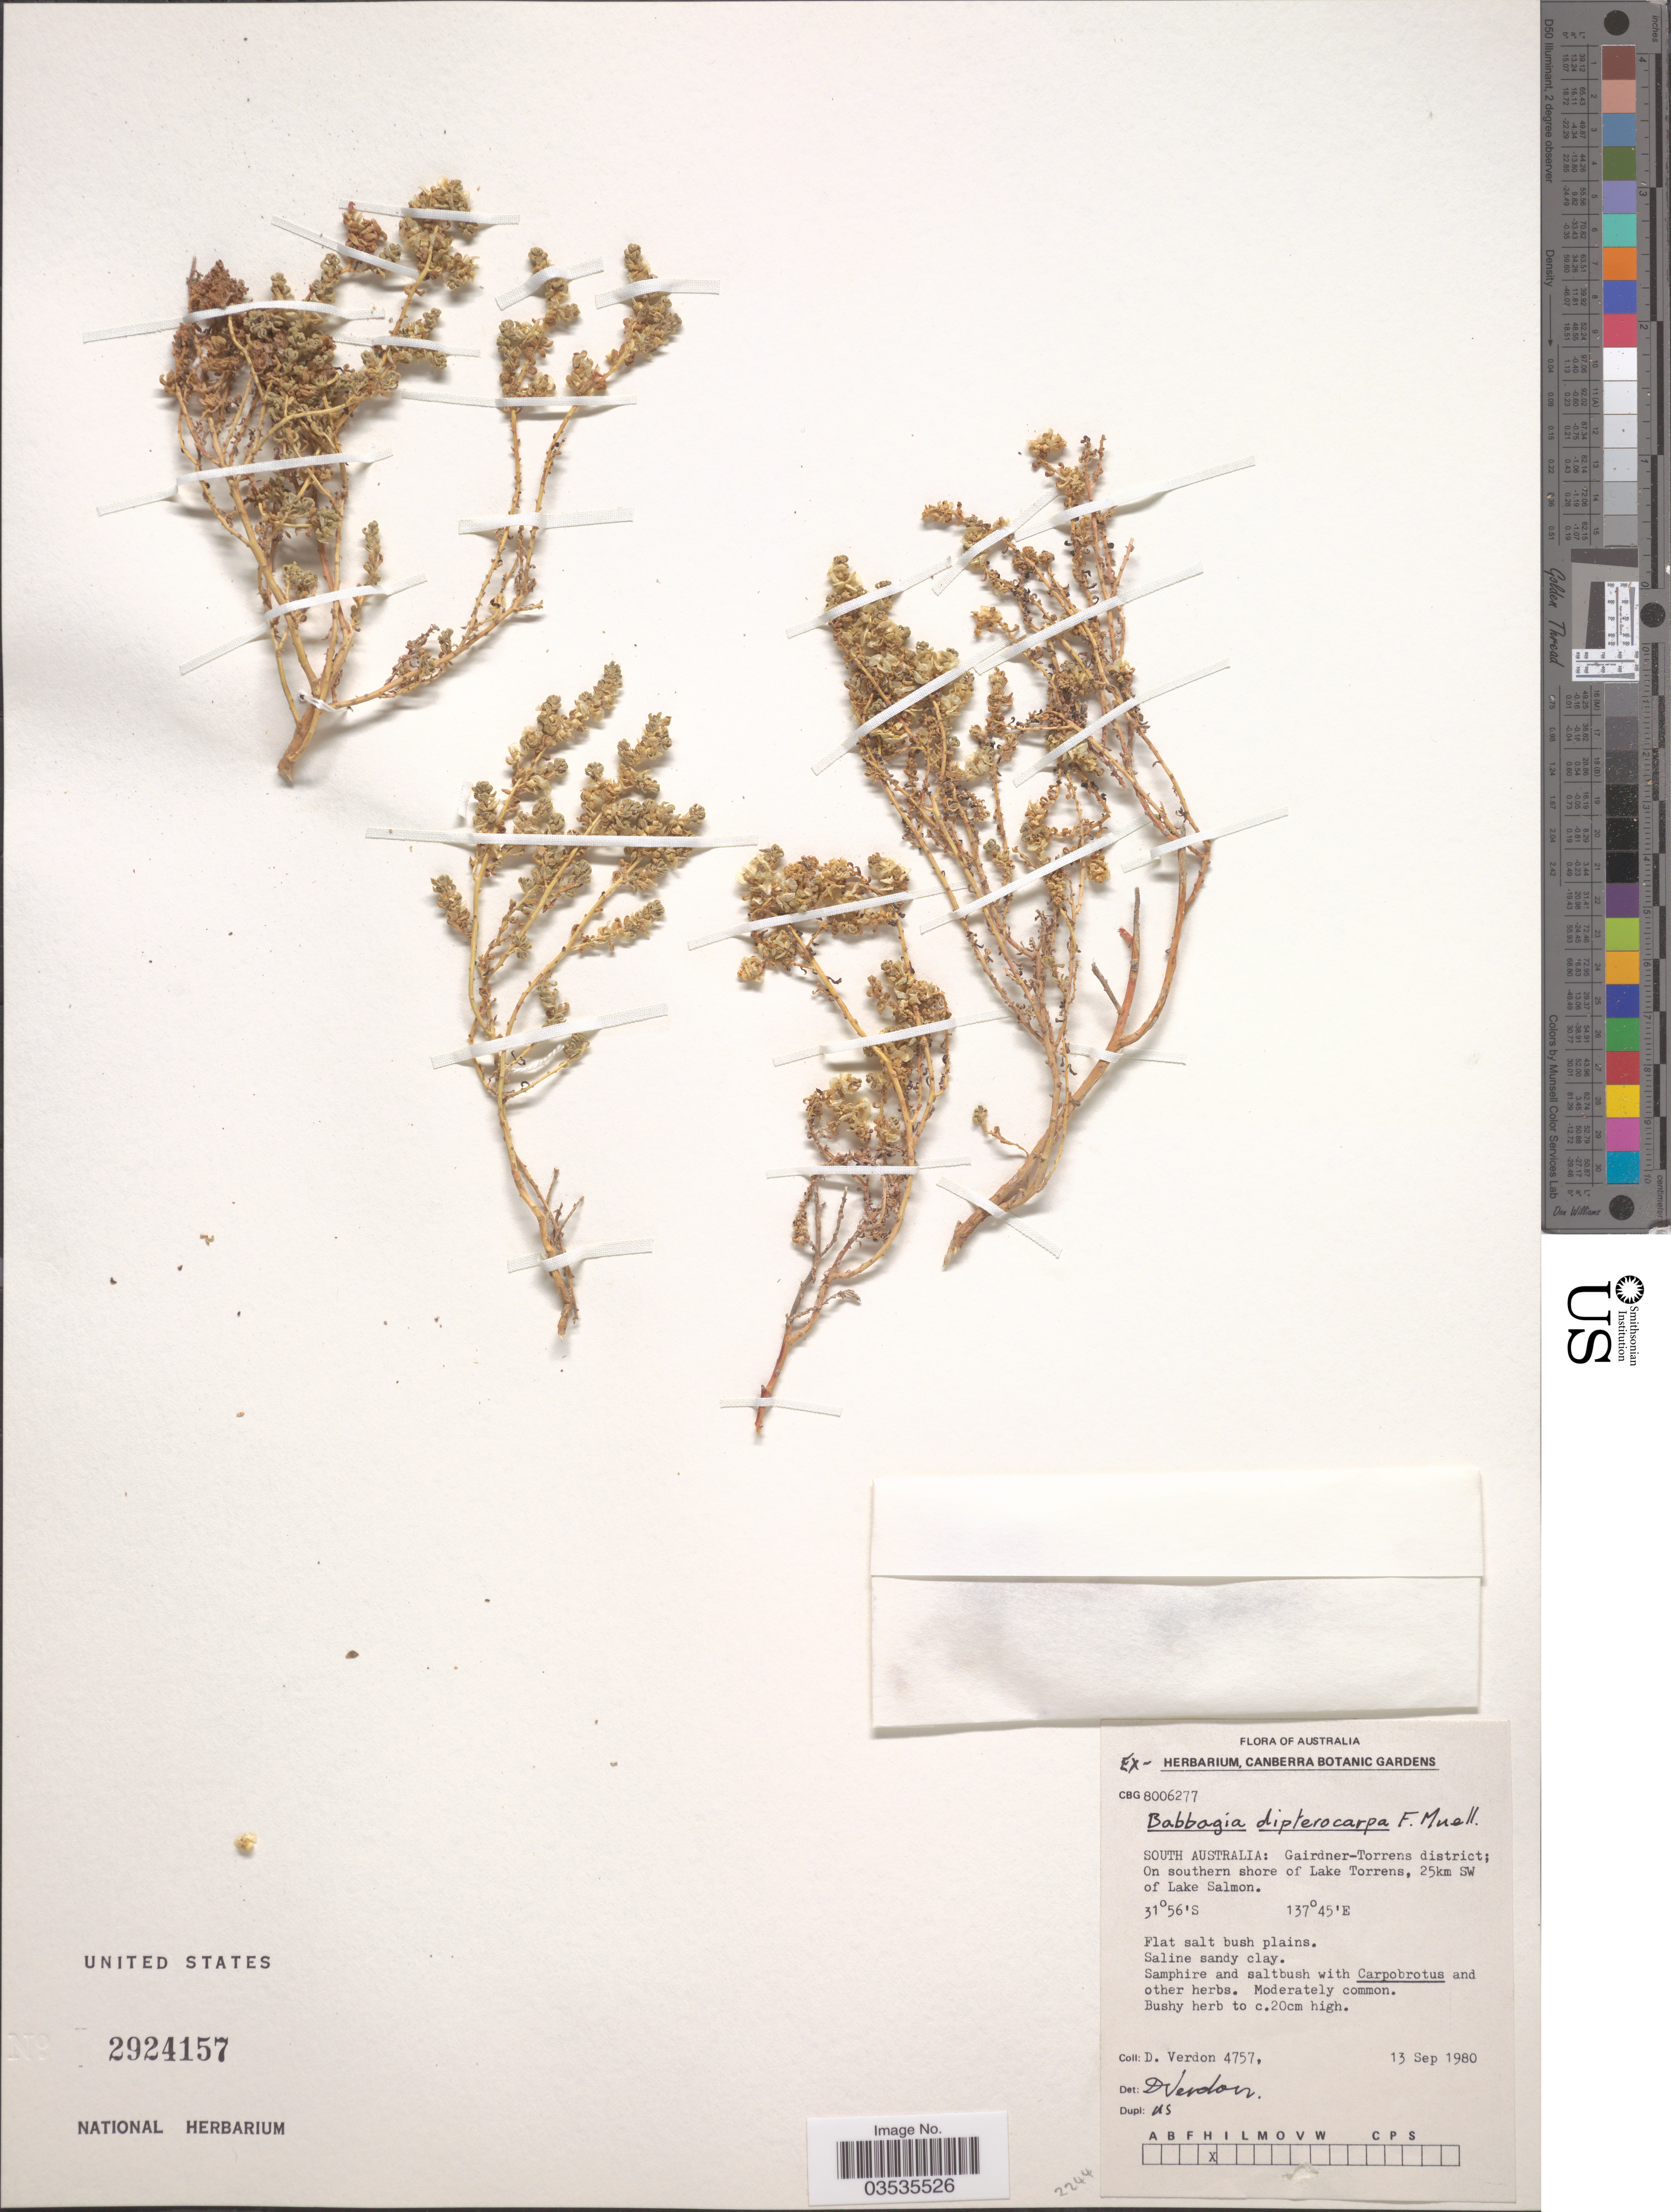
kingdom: Plantae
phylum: Tracheophyta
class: Magnoliopsida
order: Caryophyllales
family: Amaranthaceae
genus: Osteocarpum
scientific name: Osteocarpum dipterocarpum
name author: (F. Muell.) Volkens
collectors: D. Verdon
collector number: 4757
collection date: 1980-09-13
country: Australia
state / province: South Australia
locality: Gairdner-Torrens district; On southern shore of Lake Torrens, 25km SW of Lake Salmon.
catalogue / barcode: US 2924157